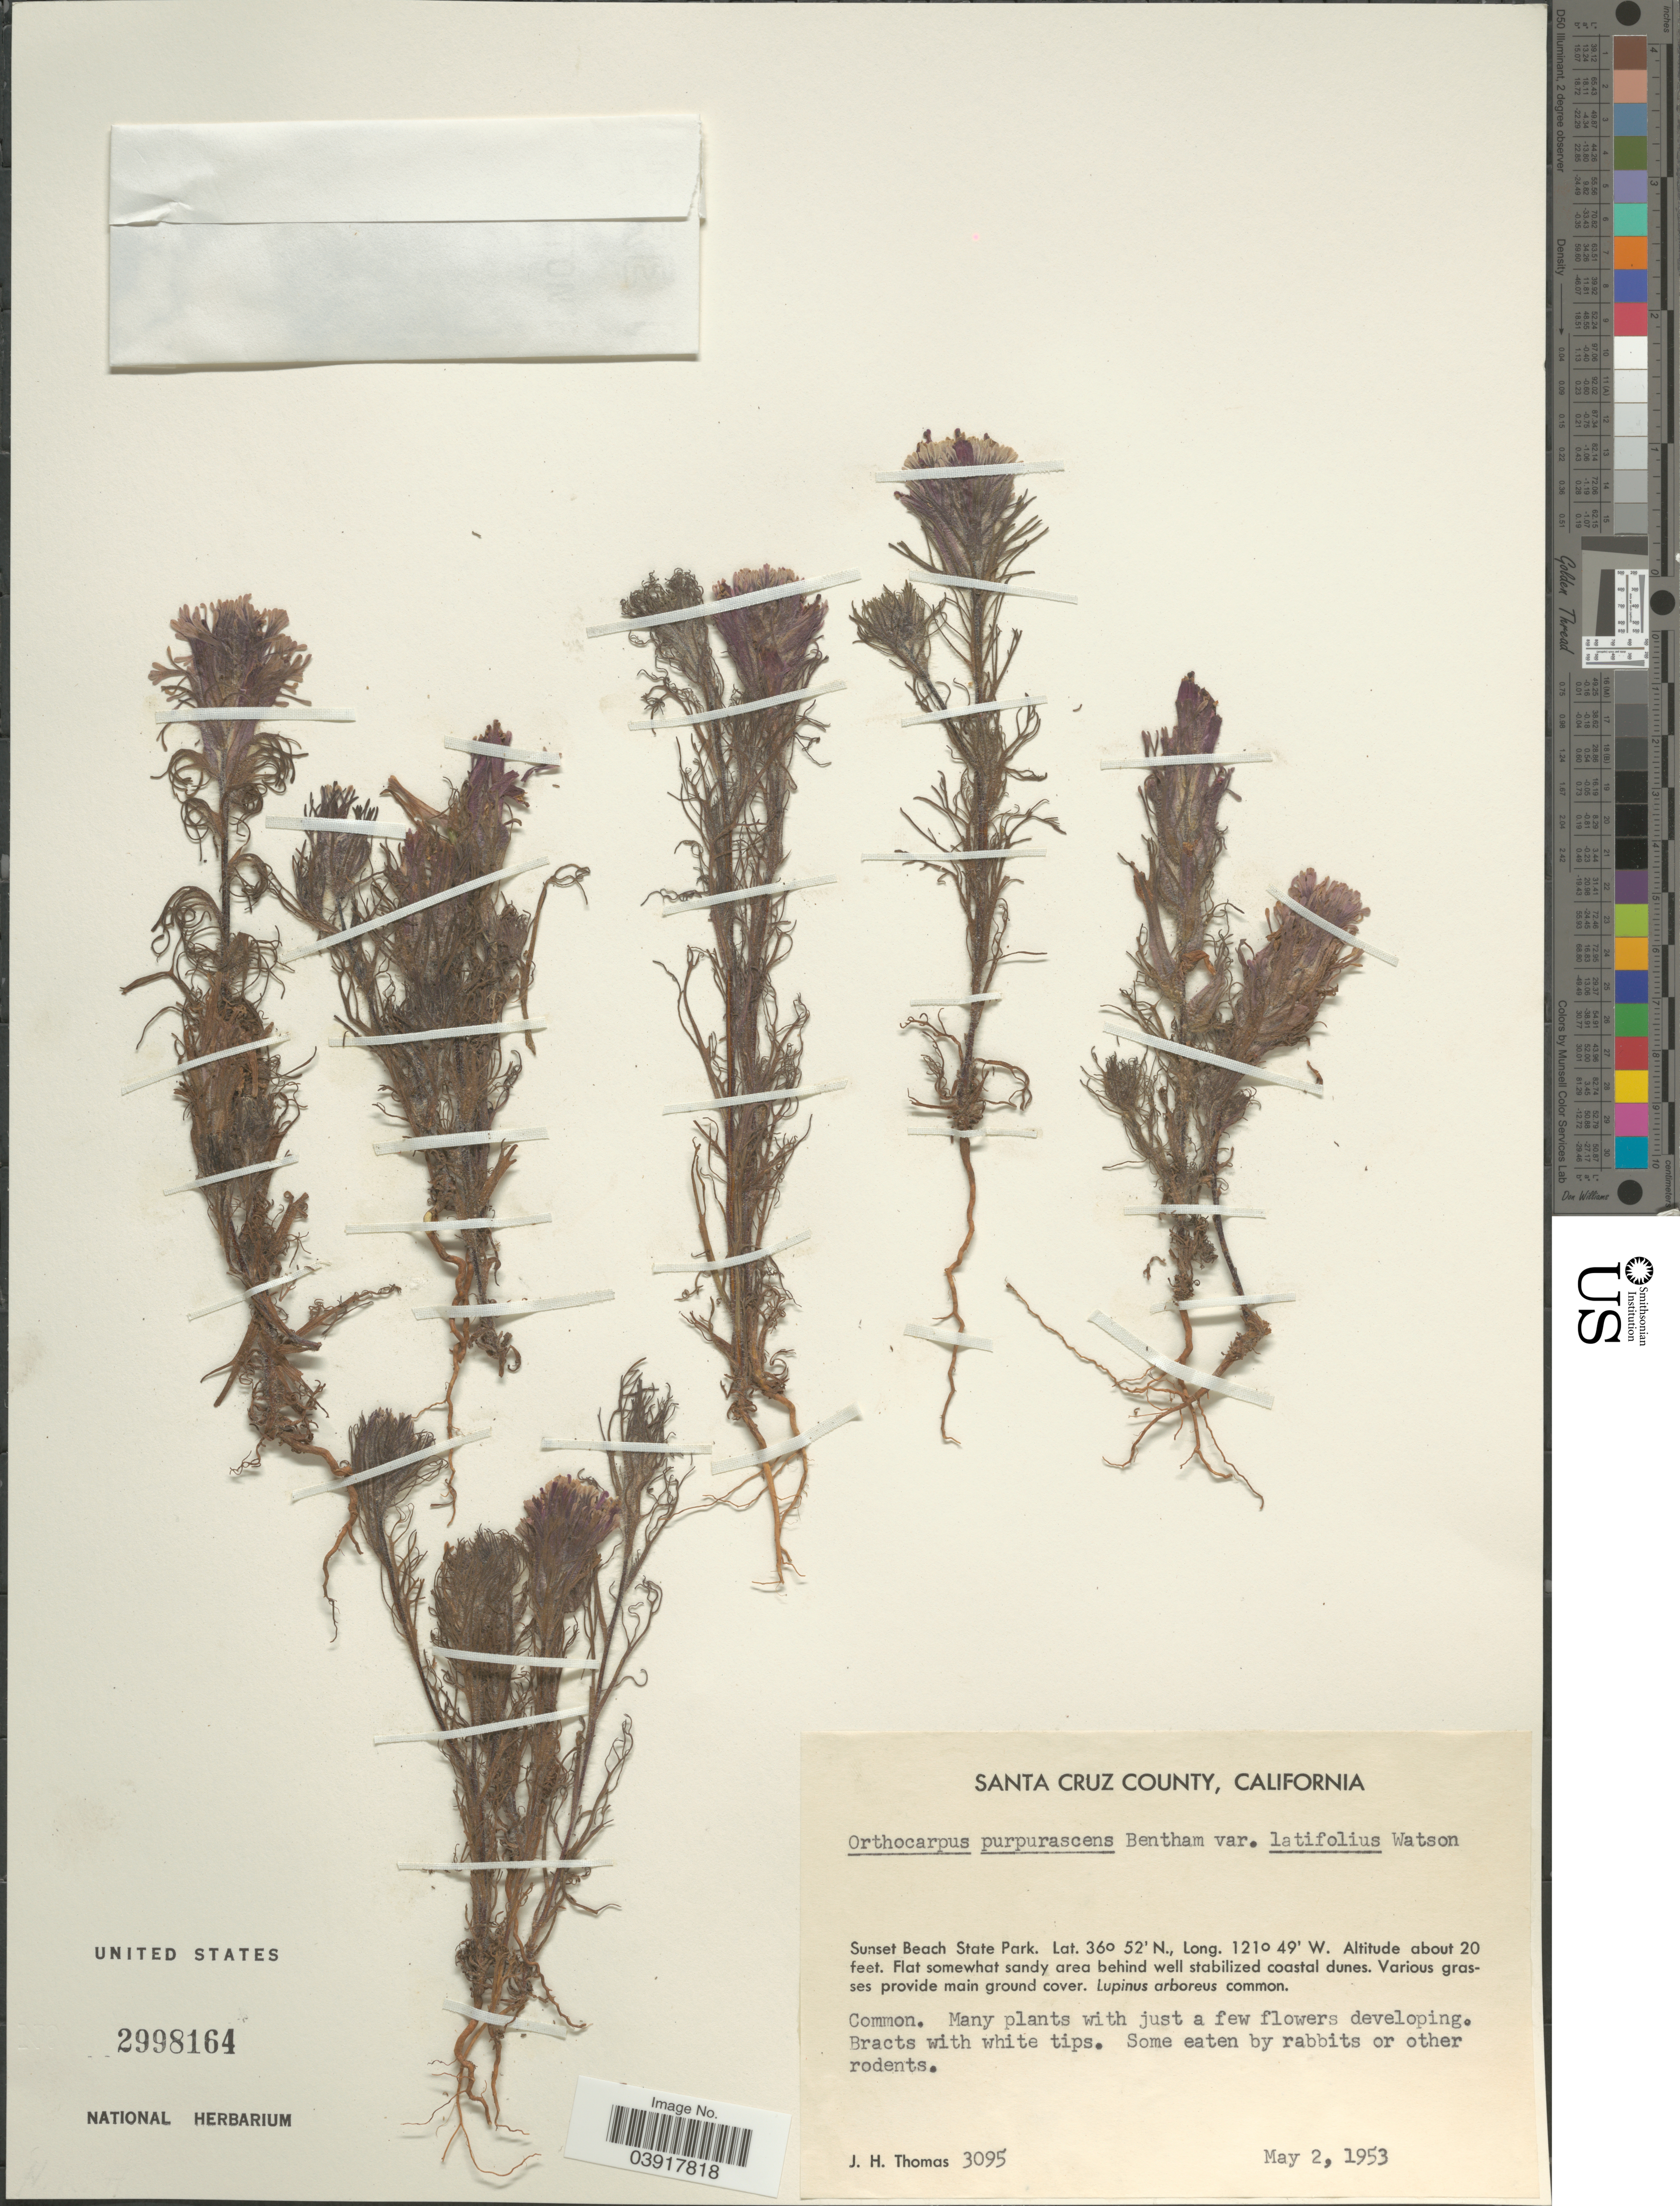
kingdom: Plantae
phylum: Tracheophyta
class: Magnoliopsida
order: Lamiales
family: Orobanchaceae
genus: Orthocarpus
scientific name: Orthocarpus purpurascens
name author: Benth.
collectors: J. H. Thomas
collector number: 3095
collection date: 1953-05-02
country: United States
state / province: California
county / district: Santa Cruz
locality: Santa Cruz County. Sunset Beach State Park.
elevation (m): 6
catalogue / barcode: US 2998164